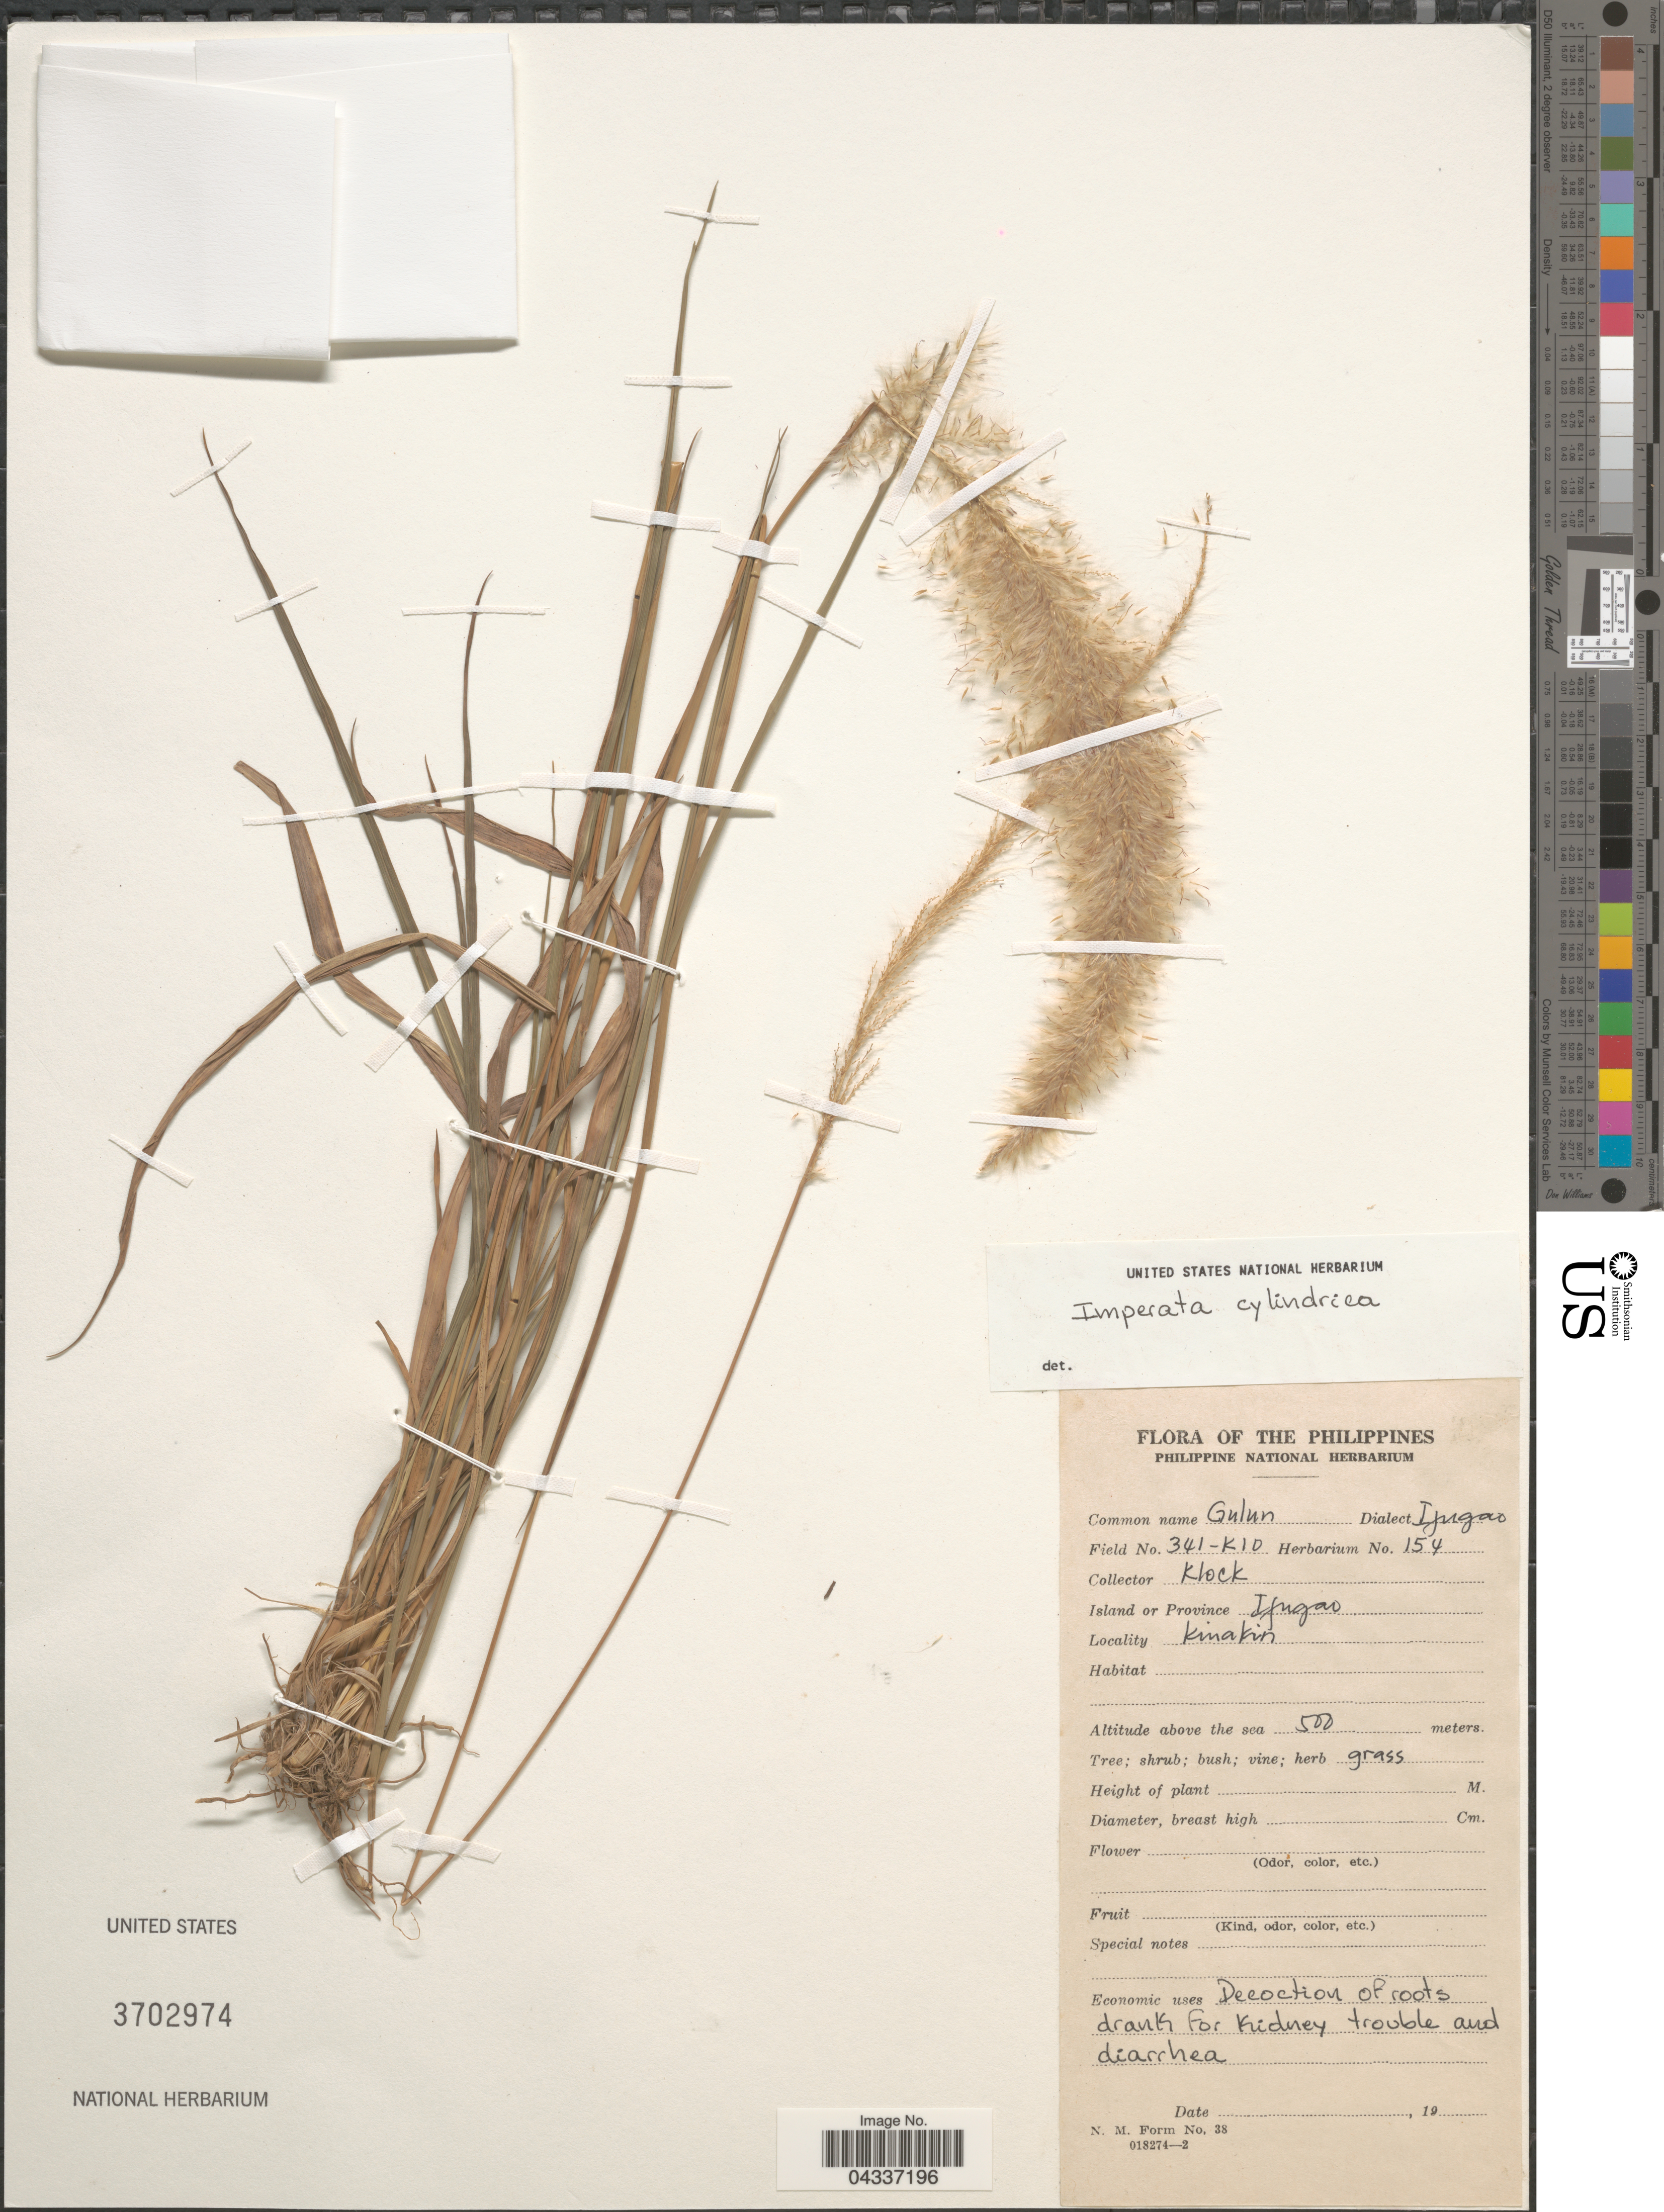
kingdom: Plantae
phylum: Tracheophyta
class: Liliopsida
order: Poales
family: Poaceae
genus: Imperata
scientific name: Imperata cylindrica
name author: (L.) P. Beauv.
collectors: Klock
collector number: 341-K10/154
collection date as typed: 19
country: Philippines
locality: Island or Province. Ifugao. Kinakin.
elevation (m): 500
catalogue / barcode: US 3702974